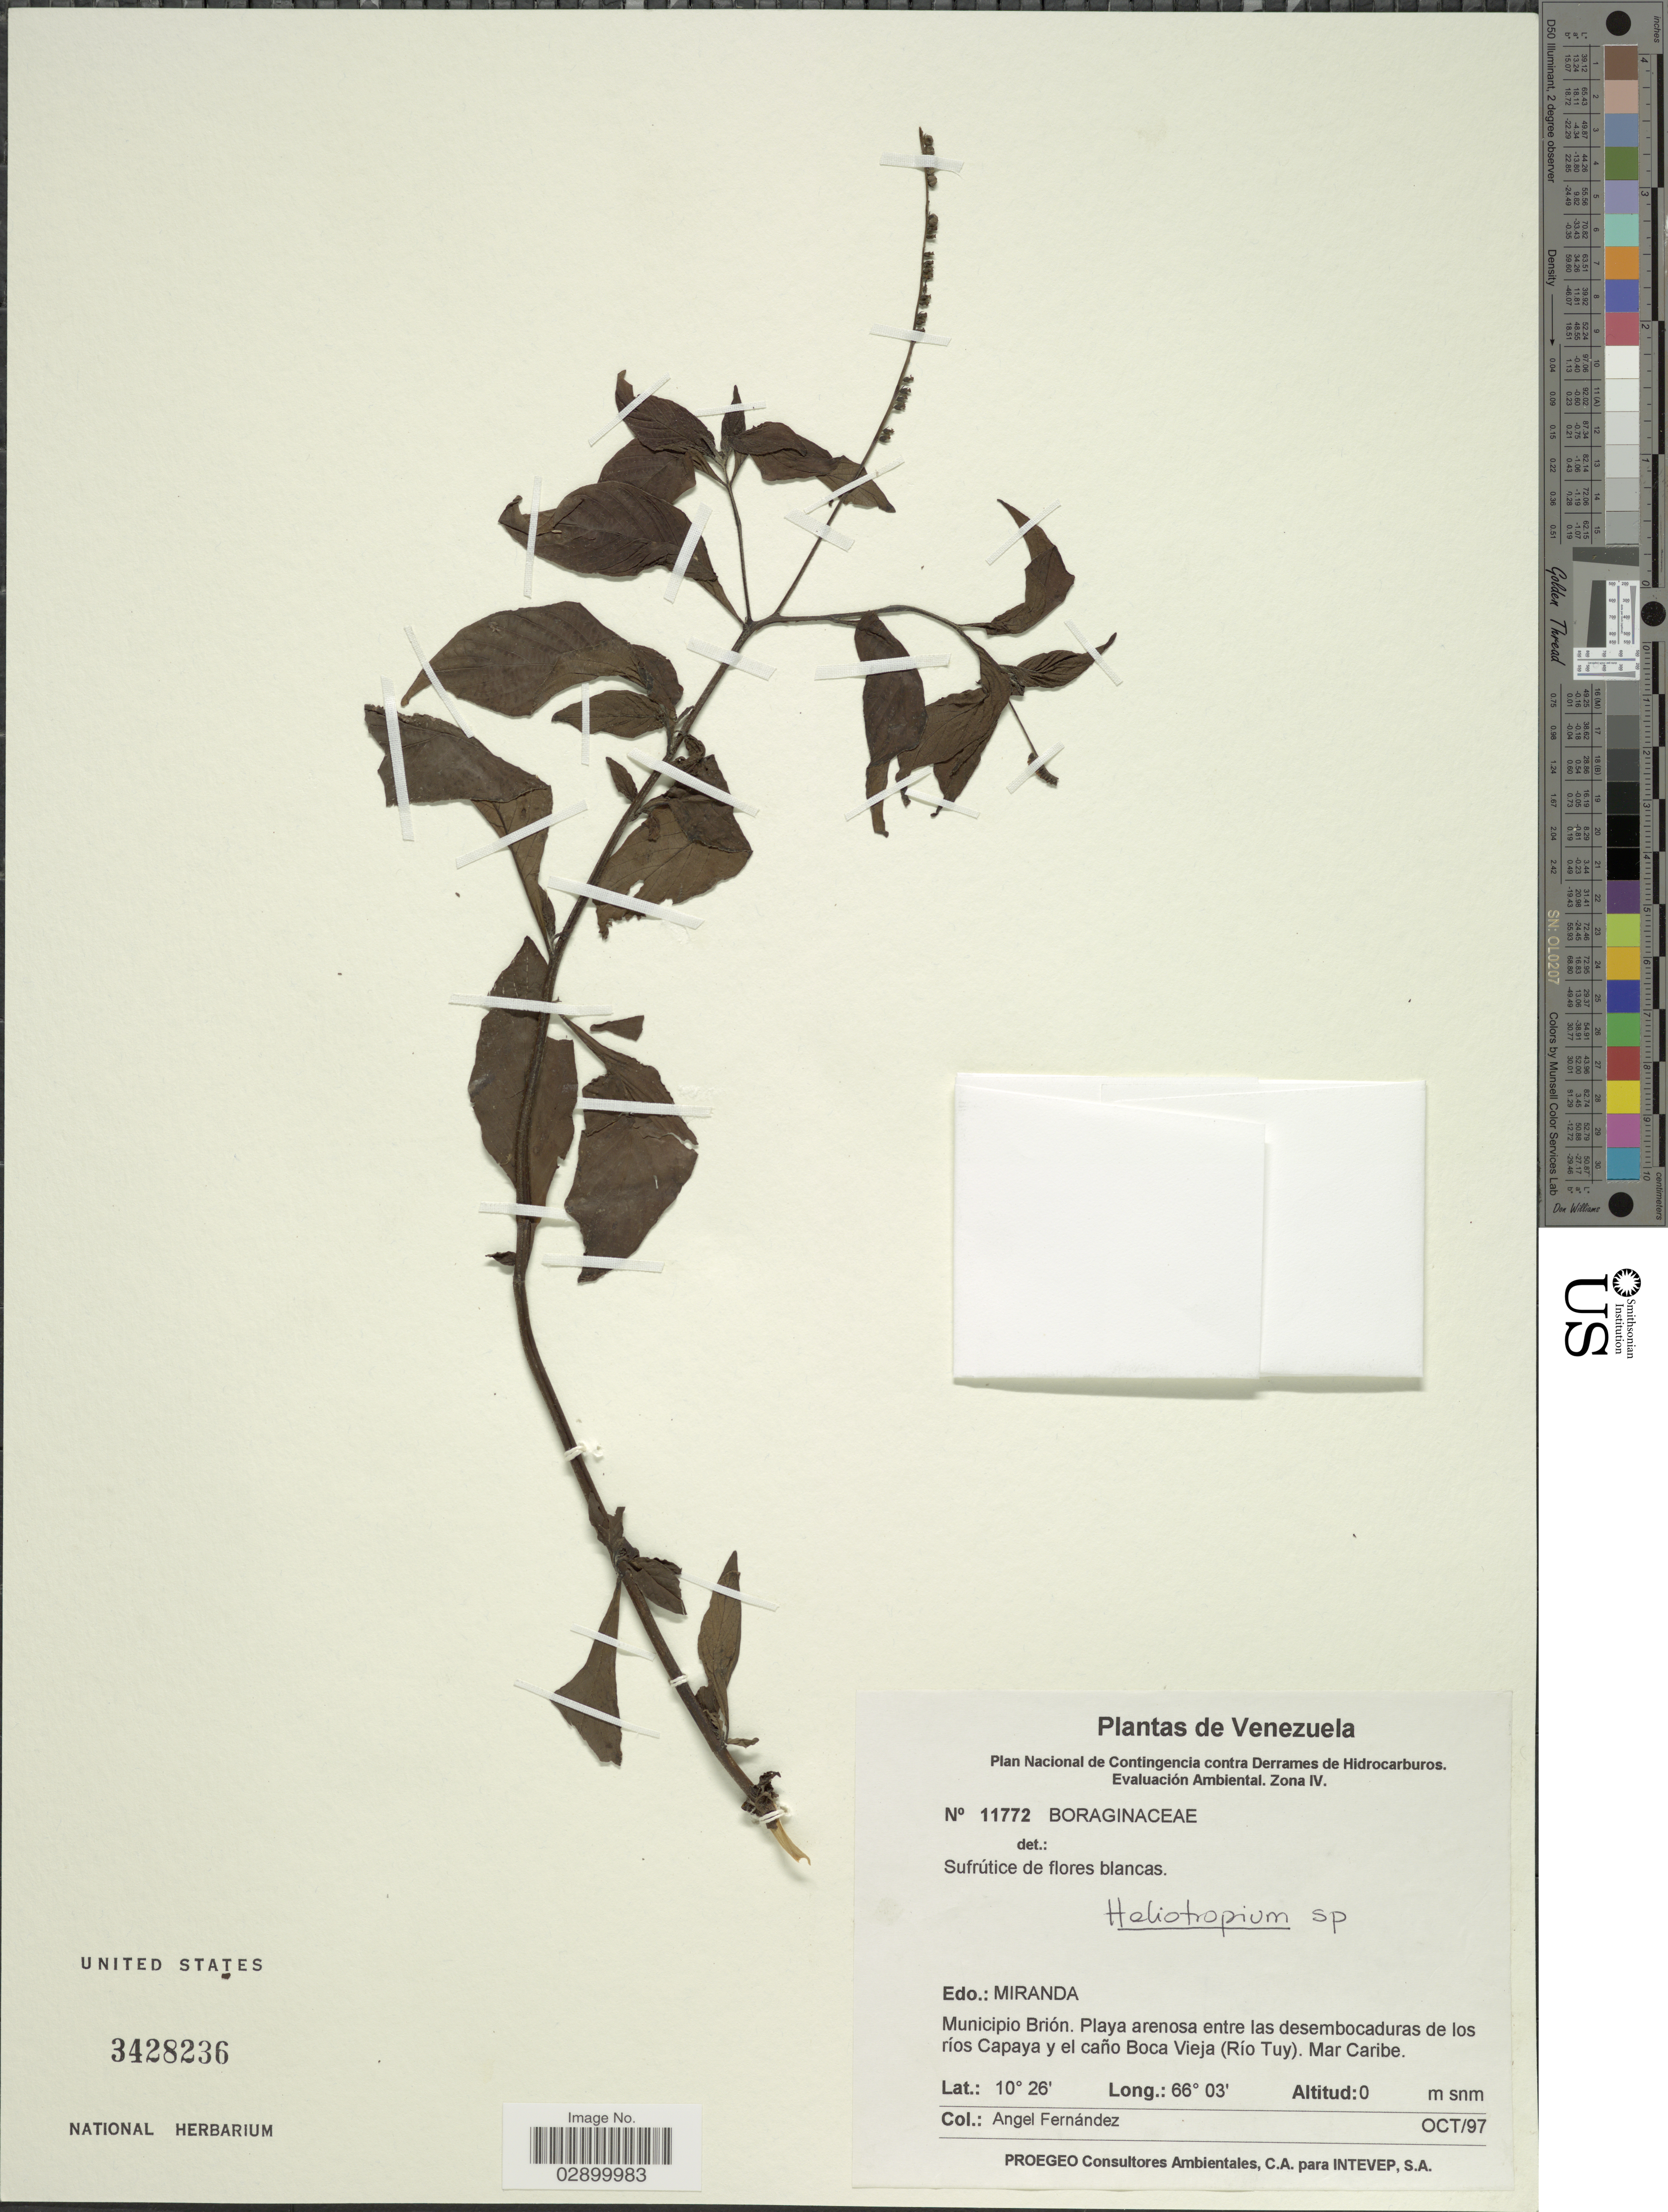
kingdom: Plantae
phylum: Tracheophyta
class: Magnoliopsida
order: Boraginales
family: Heliotropiaceae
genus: Heliotropium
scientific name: Heliotropium angiospermum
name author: Murray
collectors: Á. Fernández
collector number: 11772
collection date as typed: Transcribed d/m/y: /10/97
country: Venezuela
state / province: Miranda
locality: Municipio Brión. Playa arenosa entre las desembocaduras de los ríos Capaya y el caño Boca Vieja (Río Tuy). Mar Caribe.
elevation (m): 0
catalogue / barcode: US 3428236